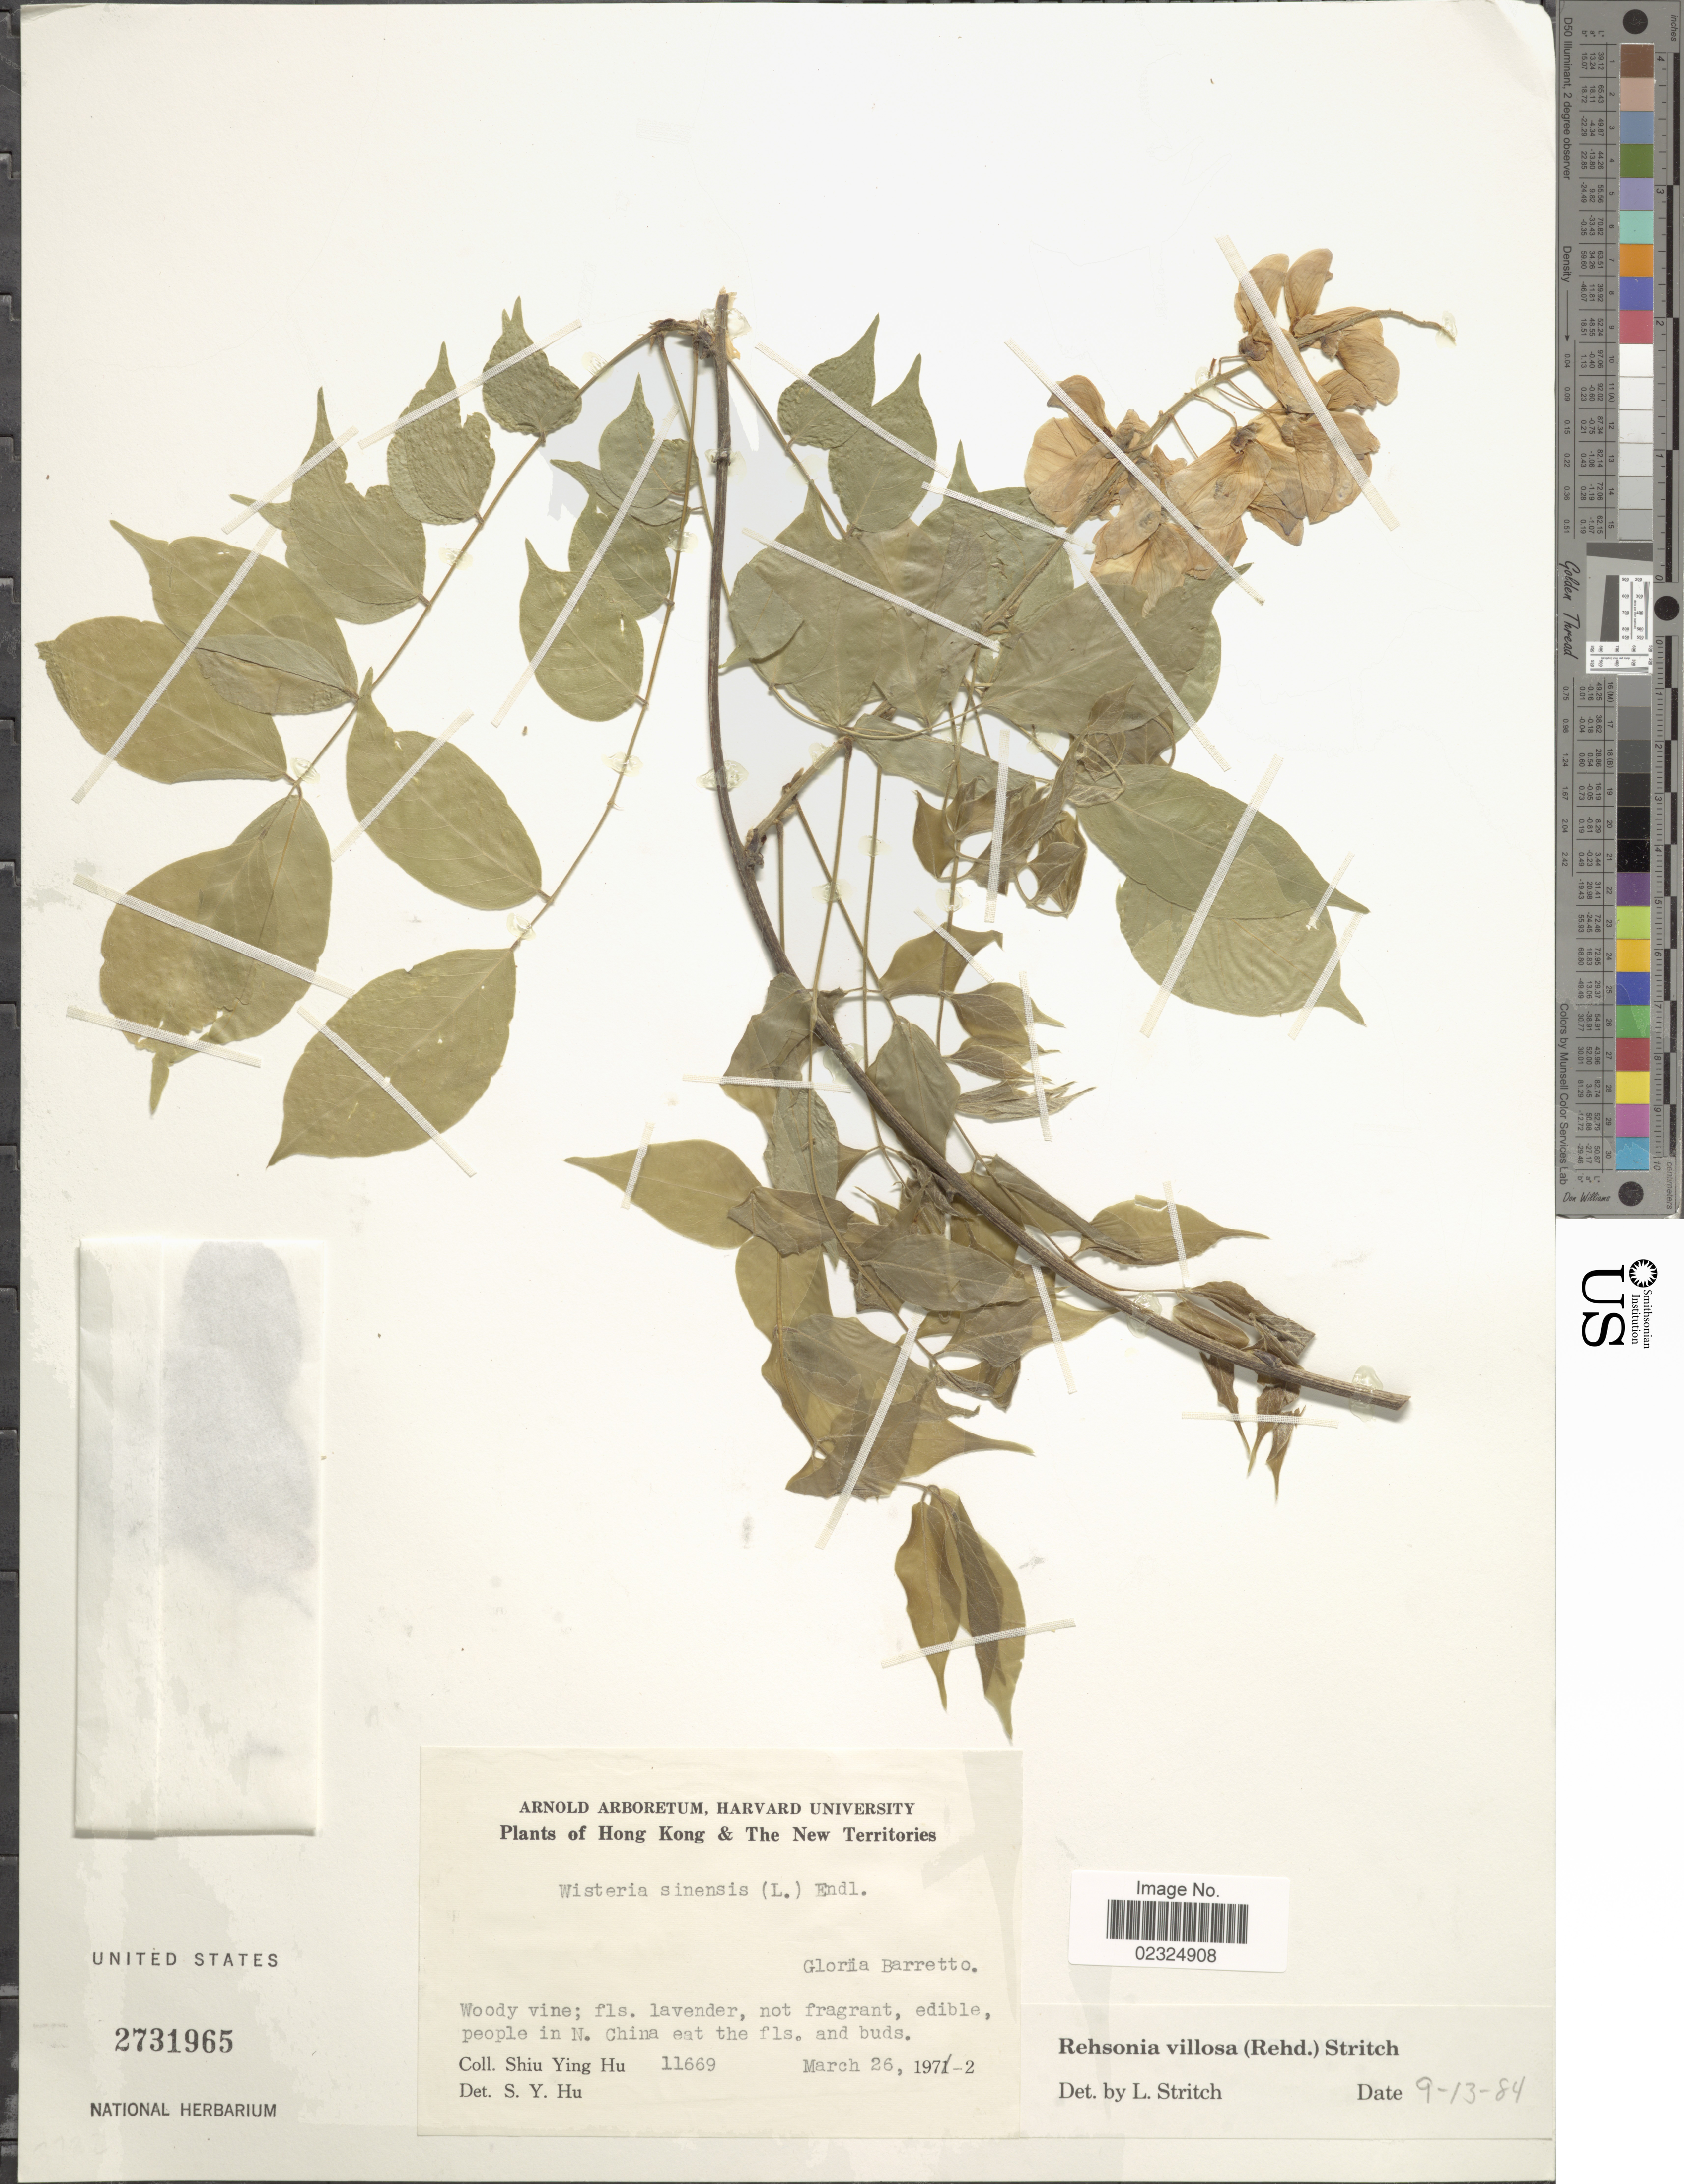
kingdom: Plantae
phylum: Tracheophyta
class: Magnoliopsida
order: Fabales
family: Fabaceae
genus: Wisteria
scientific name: Wisteria villosa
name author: Rehder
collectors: S. Y. Hu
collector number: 11669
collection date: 1972-03-26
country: China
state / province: Hong Kong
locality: Hong Kong & The New Territories, Gloria Barretto.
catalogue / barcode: US 2731965